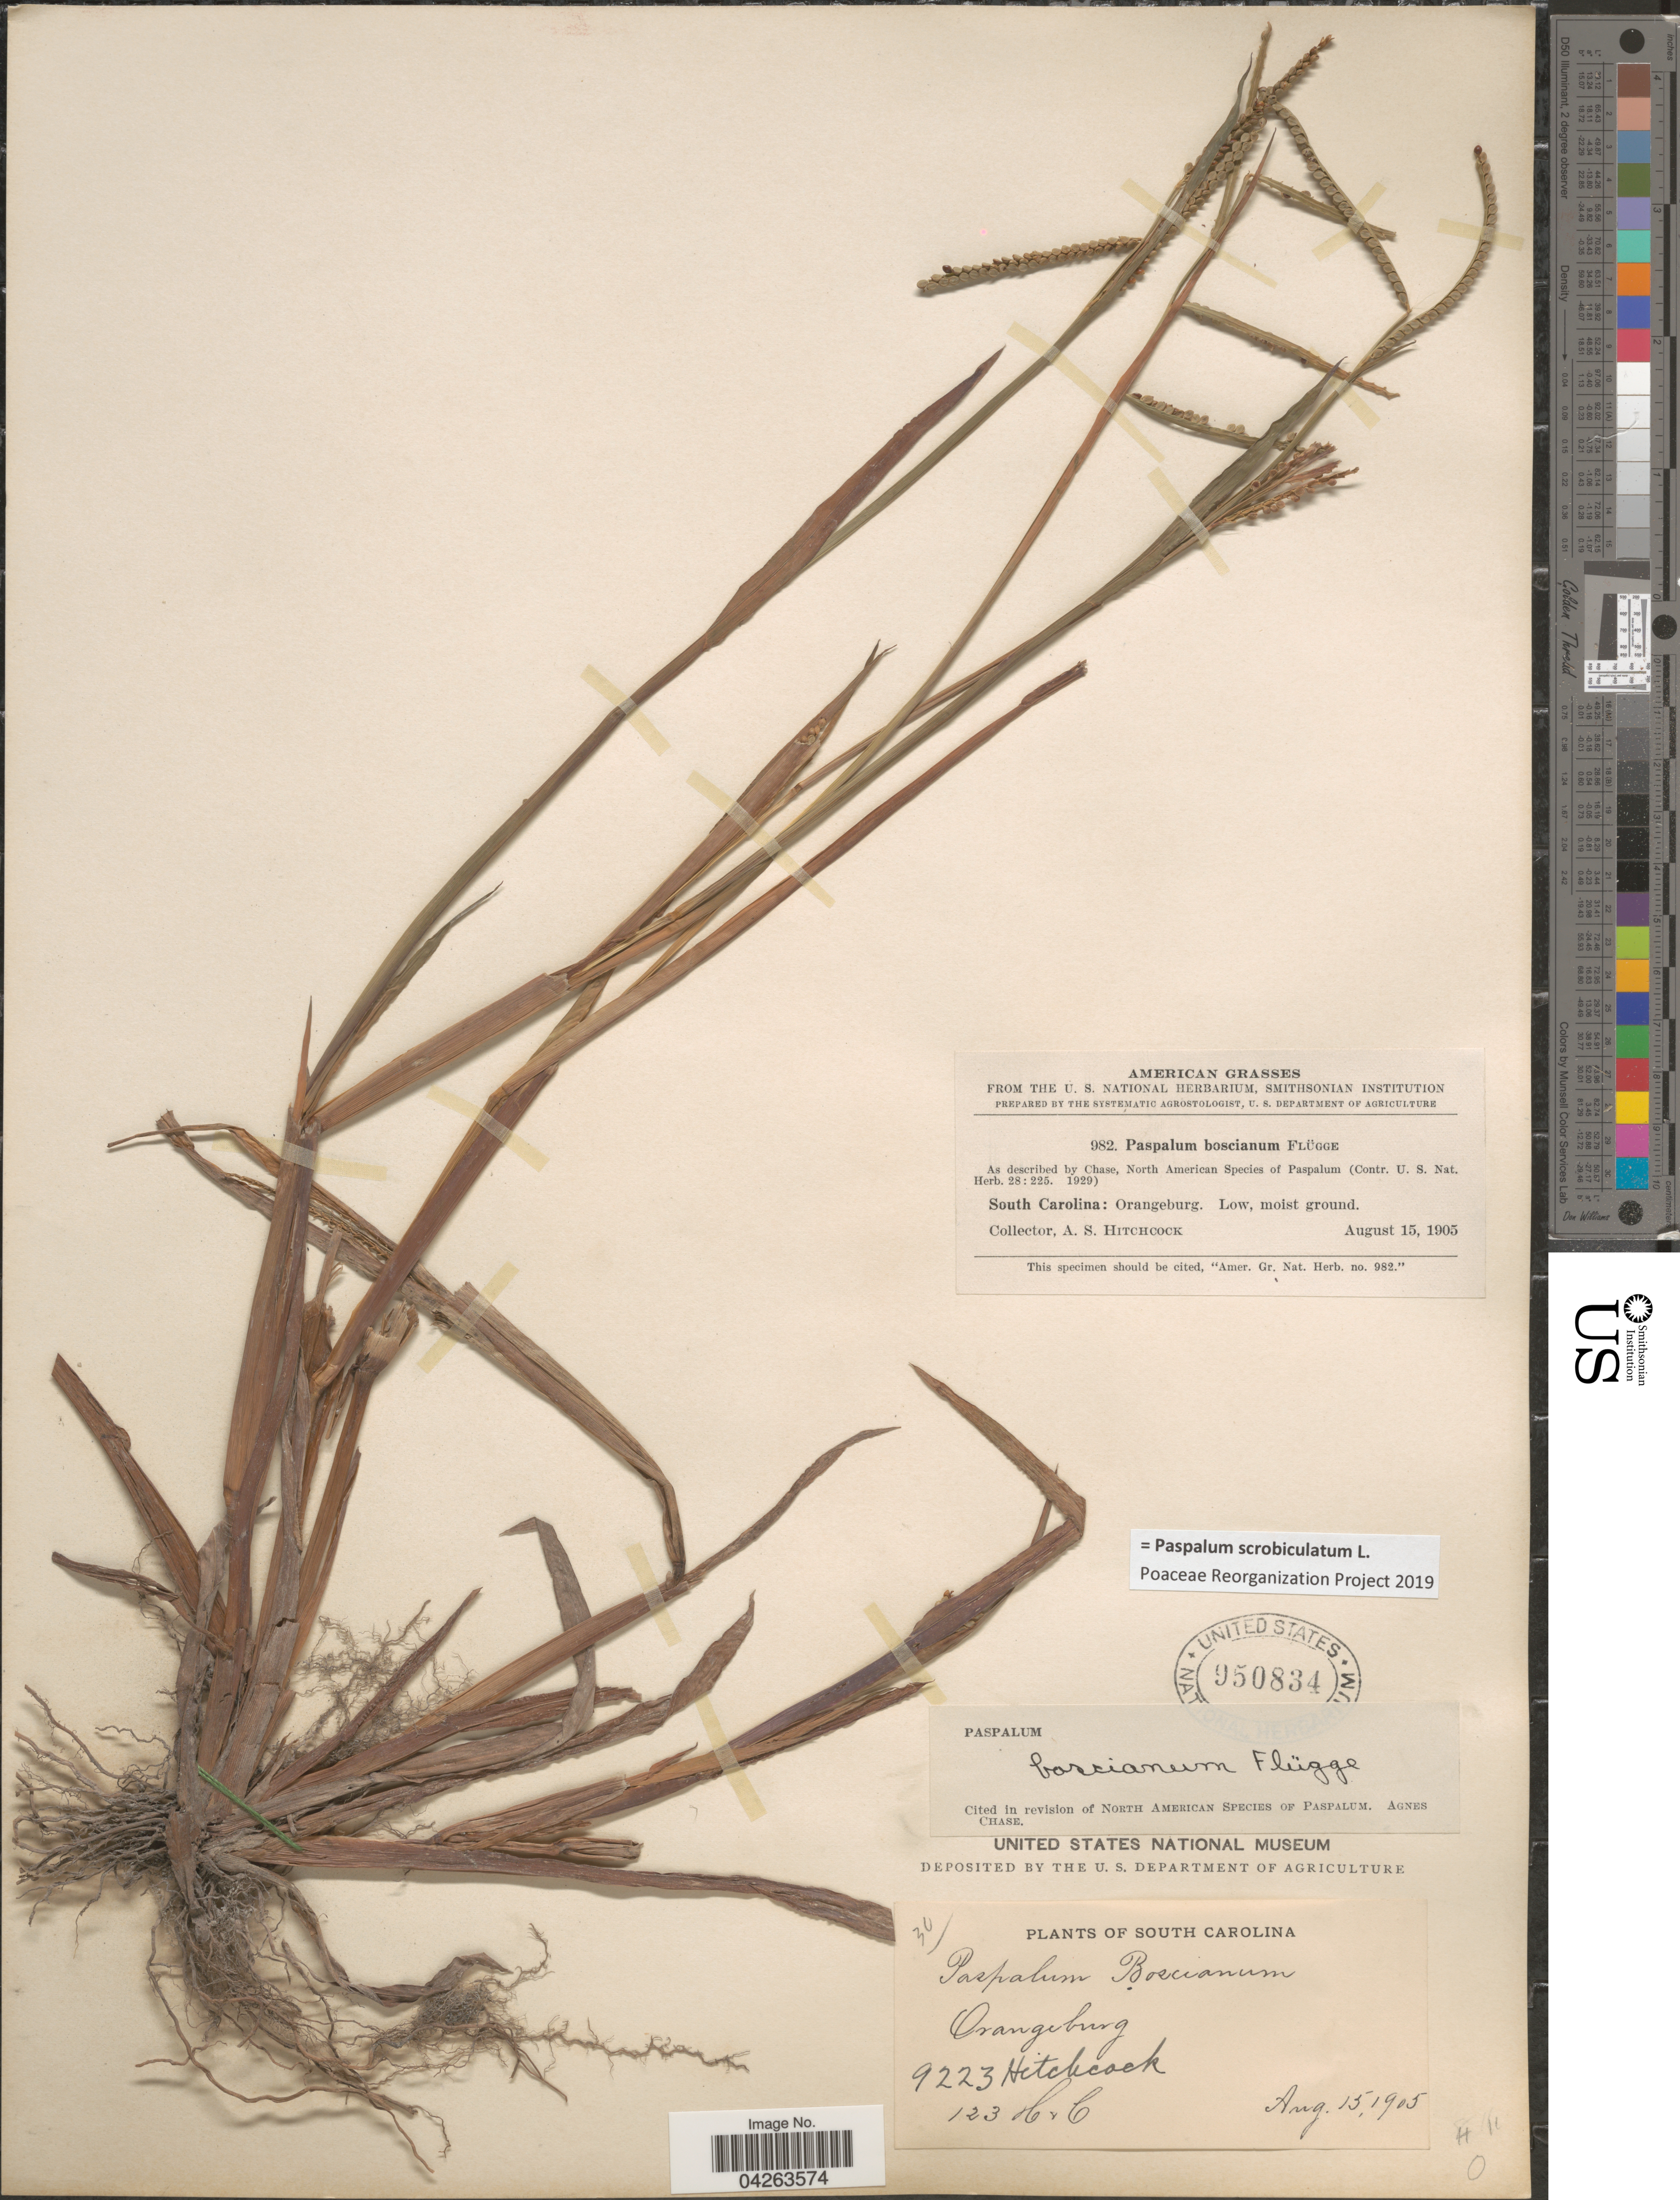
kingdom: Plantae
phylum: Tracheophyta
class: Liliopsida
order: Poales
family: Poaceae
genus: Paspalum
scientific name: Paspalum scrobiculatum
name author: L.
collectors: A. S. Hitchcock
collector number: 9223/123/30/982?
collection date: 1905-08-15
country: United States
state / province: South Carolina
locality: Orangeburg.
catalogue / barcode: US 950834